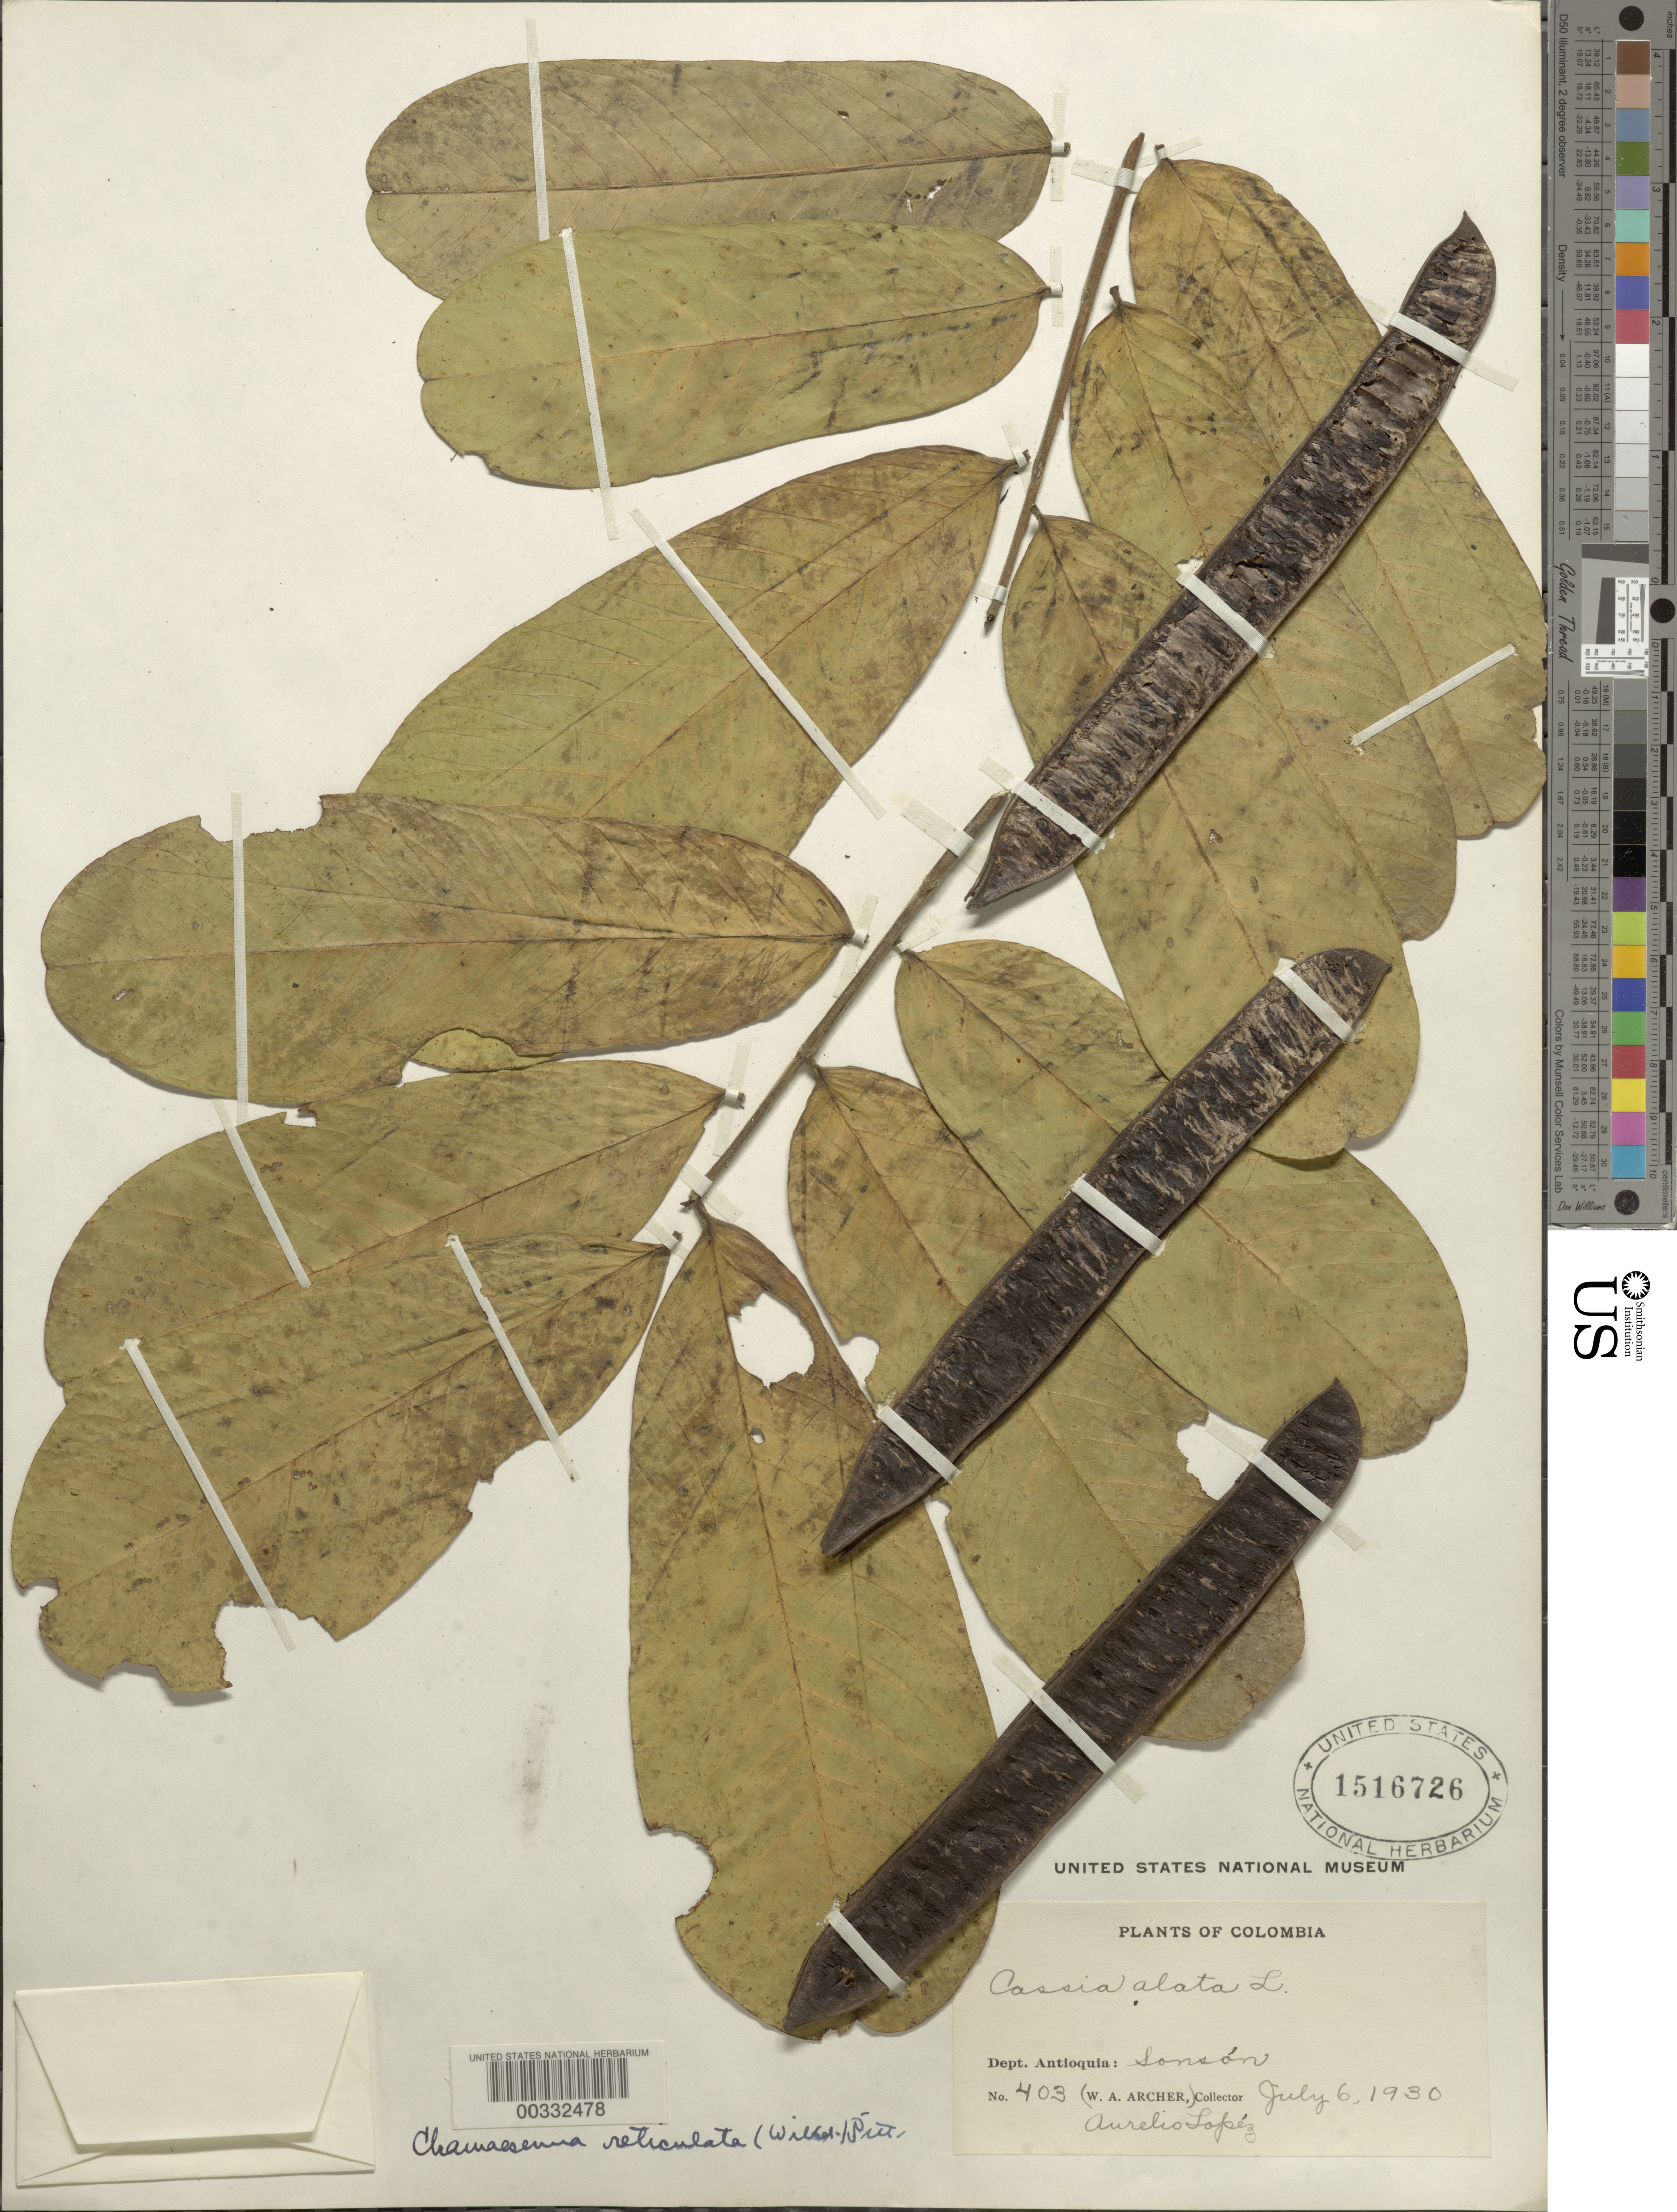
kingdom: Plantae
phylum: Tracheophyta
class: Magnoliopsida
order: Fabales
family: Fabaceae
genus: Senna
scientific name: Senna reticulata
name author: (Willd.) H.S. Irwin & Barneby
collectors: W. A. Archer & A. Lopez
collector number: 403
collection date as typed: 06 Jul 1930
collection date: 1930-07-06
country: Colombia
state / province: Antioquia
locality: Sonson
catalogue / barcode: US 1516726